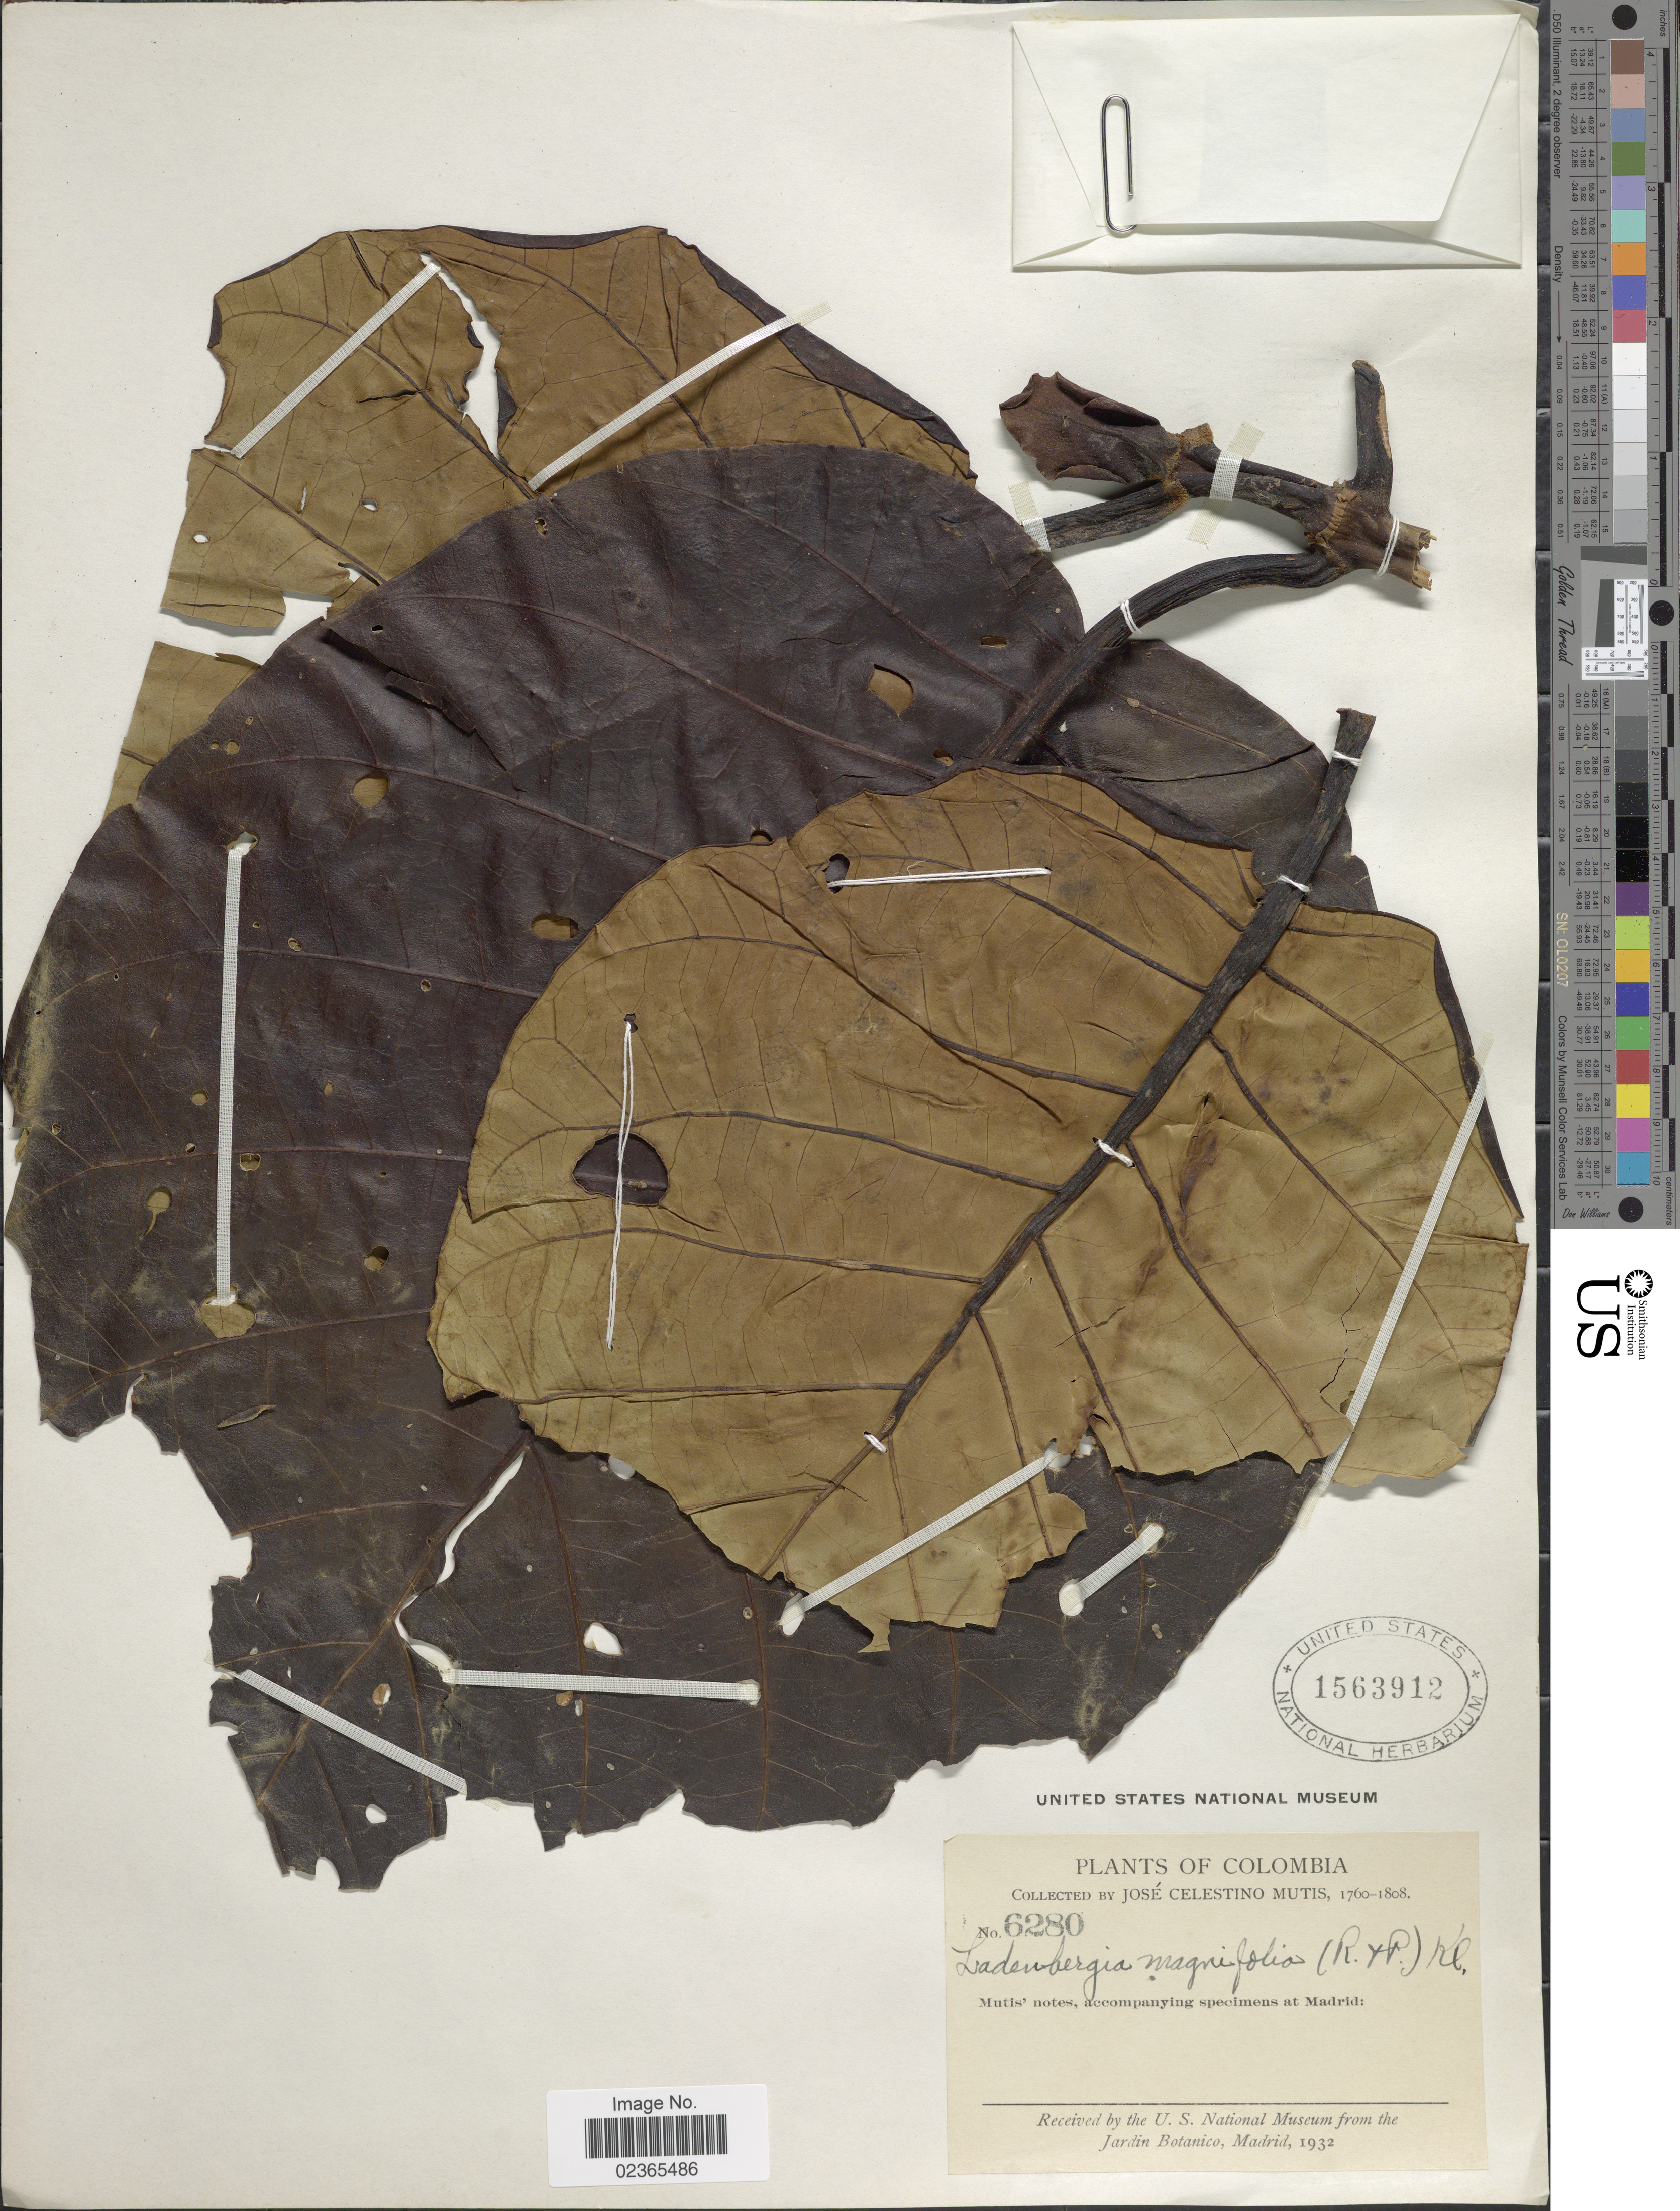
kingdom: Plantae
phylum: Tracheophyta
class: Magnoliopsida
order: Gentianales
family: Rubiaceae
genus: Cascarilla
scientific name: Cascarilla oblongifolia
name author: (Humb. ex Mutis) Wedd.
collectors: J. C. B. Mutis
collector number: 6280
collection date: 1760/1808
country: Colombia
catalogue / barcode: US 1563912